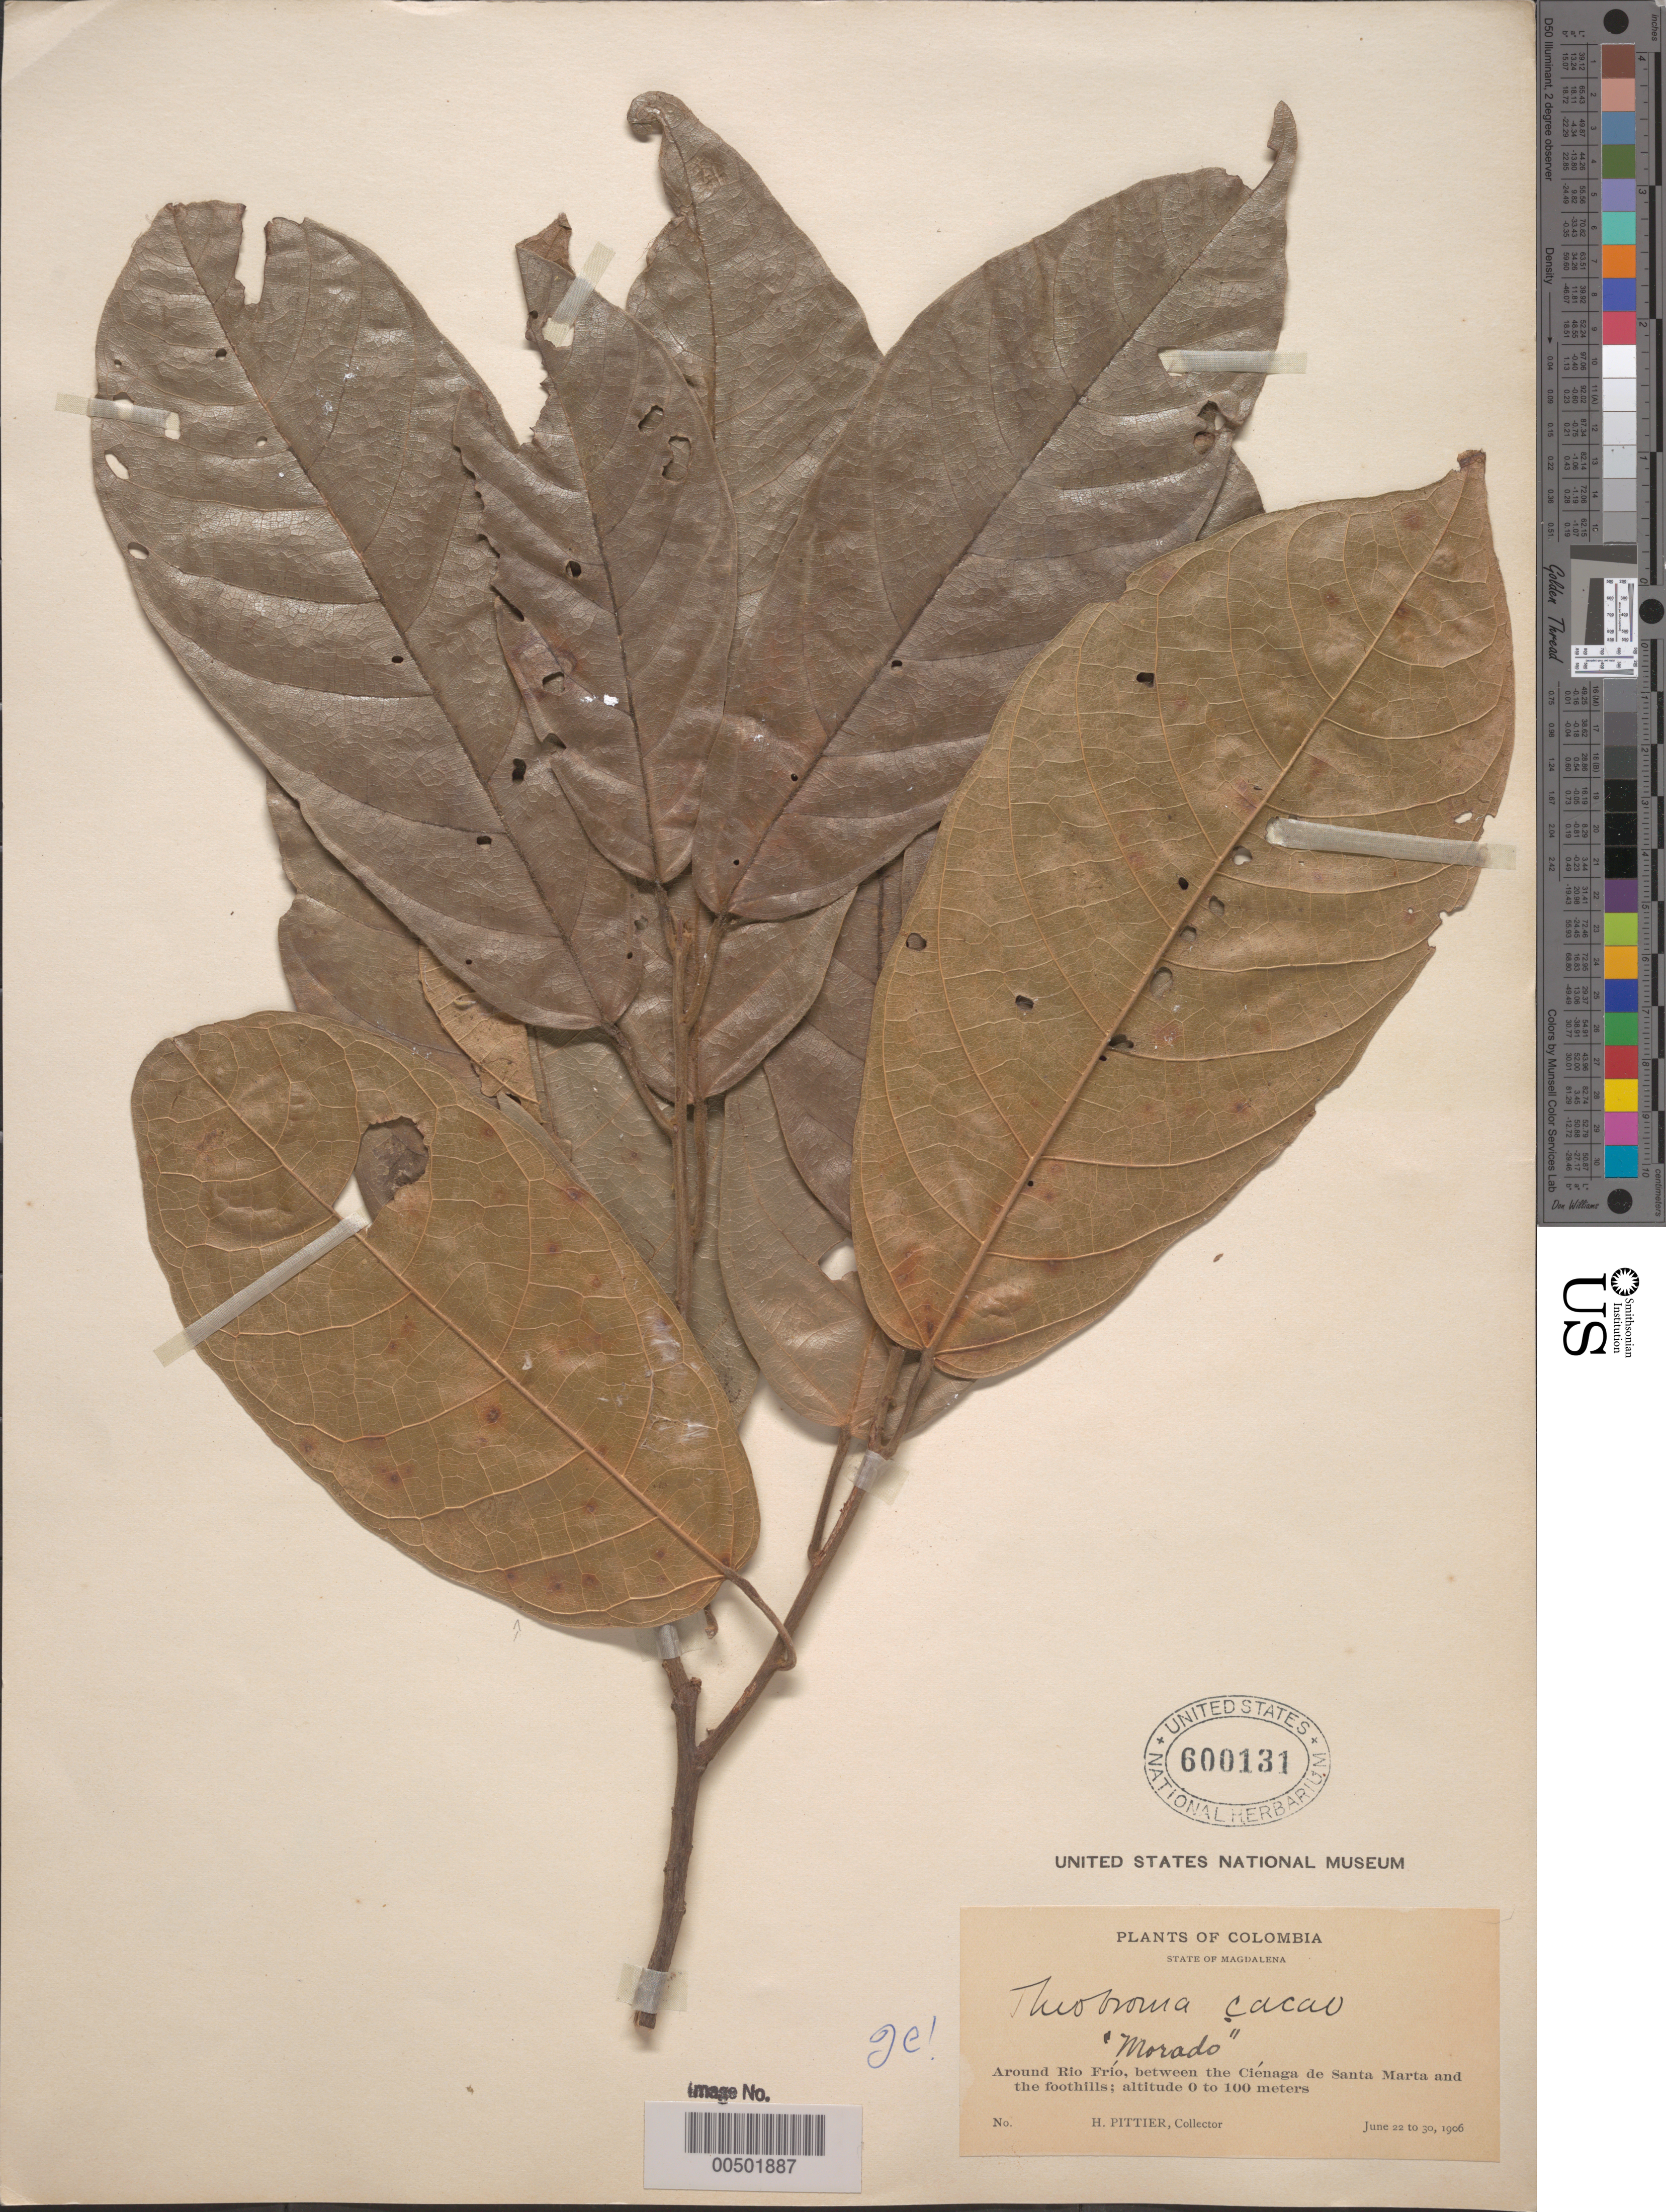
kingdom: Plantae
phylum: Tracheophyta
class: Magnoliopsida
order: Malvales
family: Malvaceae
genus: Theobroma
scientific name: Theobroma cacao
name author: L.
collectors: H. F. Pittier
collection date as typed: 22 Jun 1906 to 30 Jun 1906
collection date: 1906-06-22/1906-06-30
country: Colombia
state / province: Magdalena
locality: Around Río FRío, between the Ciénaga de Santa Marta and the foothills.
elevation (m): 0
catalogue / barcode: US 600131